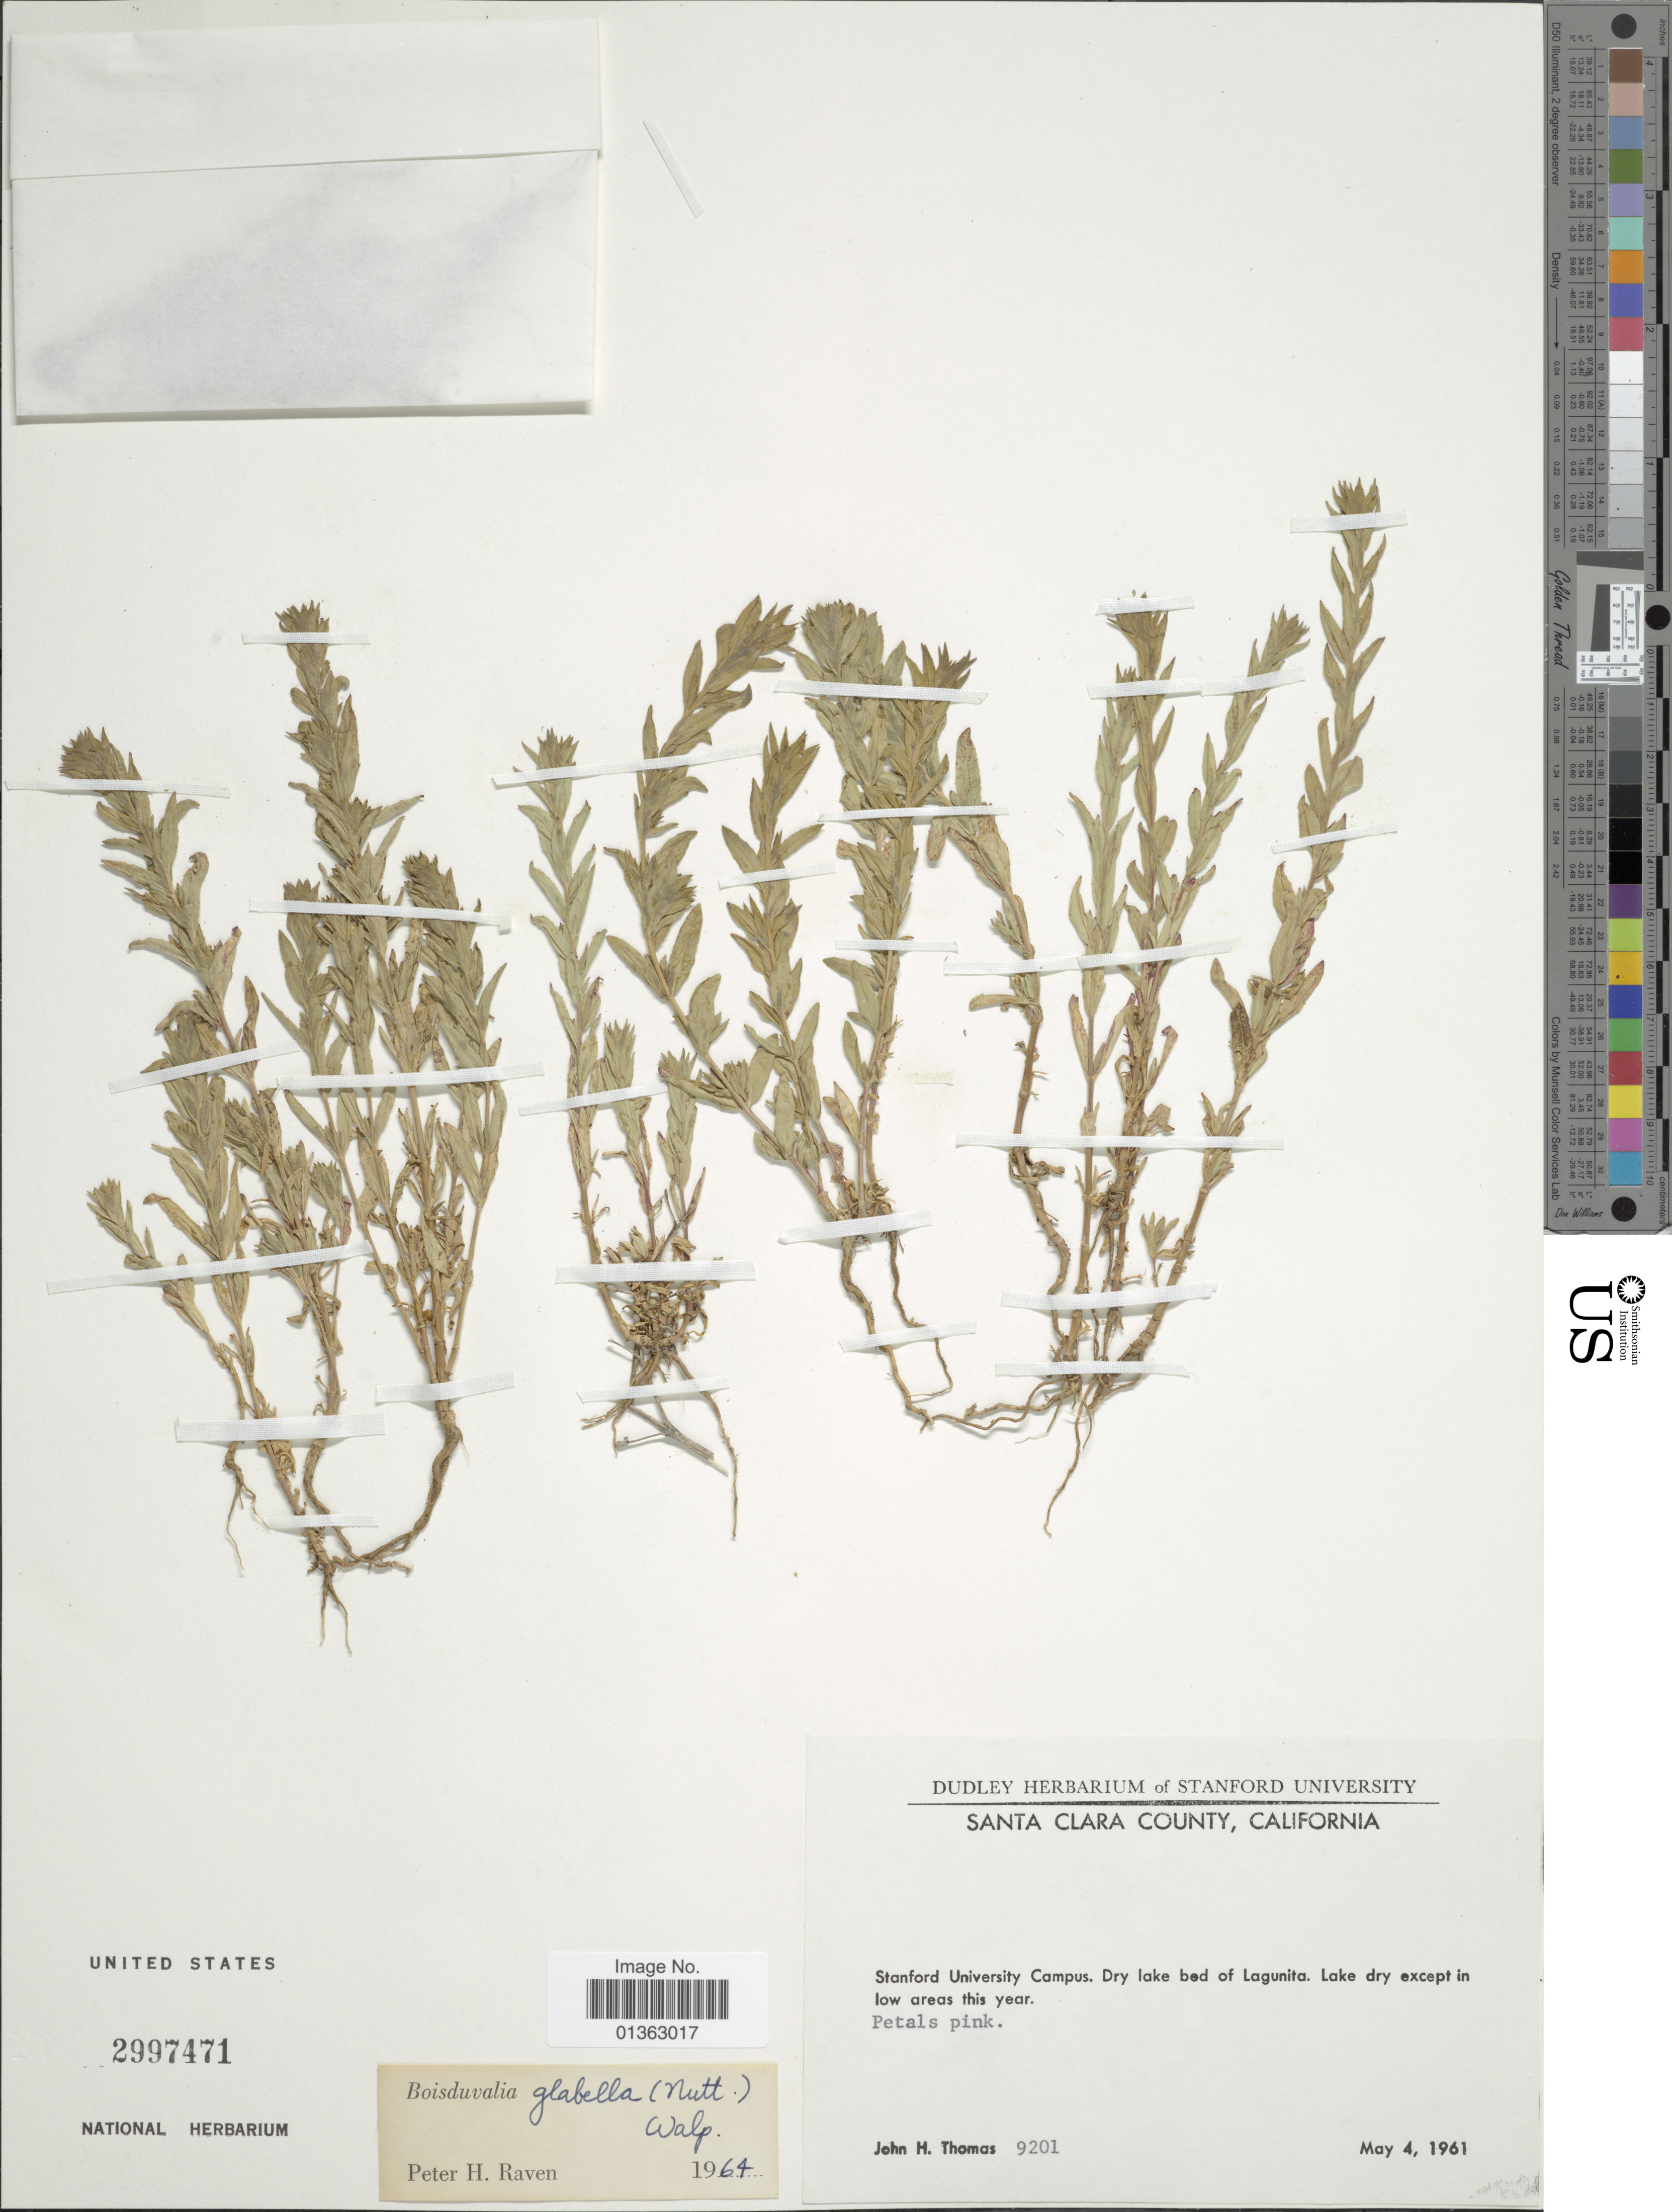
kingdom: Plantae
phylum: Tracheophyta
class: Magnoliopsida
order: Myrtales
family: Onagraceae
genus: Epilobium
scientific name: Epilobium campestre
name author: (Jeps.) Hoch & W.L. Wagner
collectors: J. H. Thomas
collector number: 9201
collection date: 1961-05-04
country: United States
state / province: California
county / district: Santa Clara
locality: Santa Clara County. Stanford University Campus. Dry lake bed of Lagunita.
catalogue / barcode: US 2997471